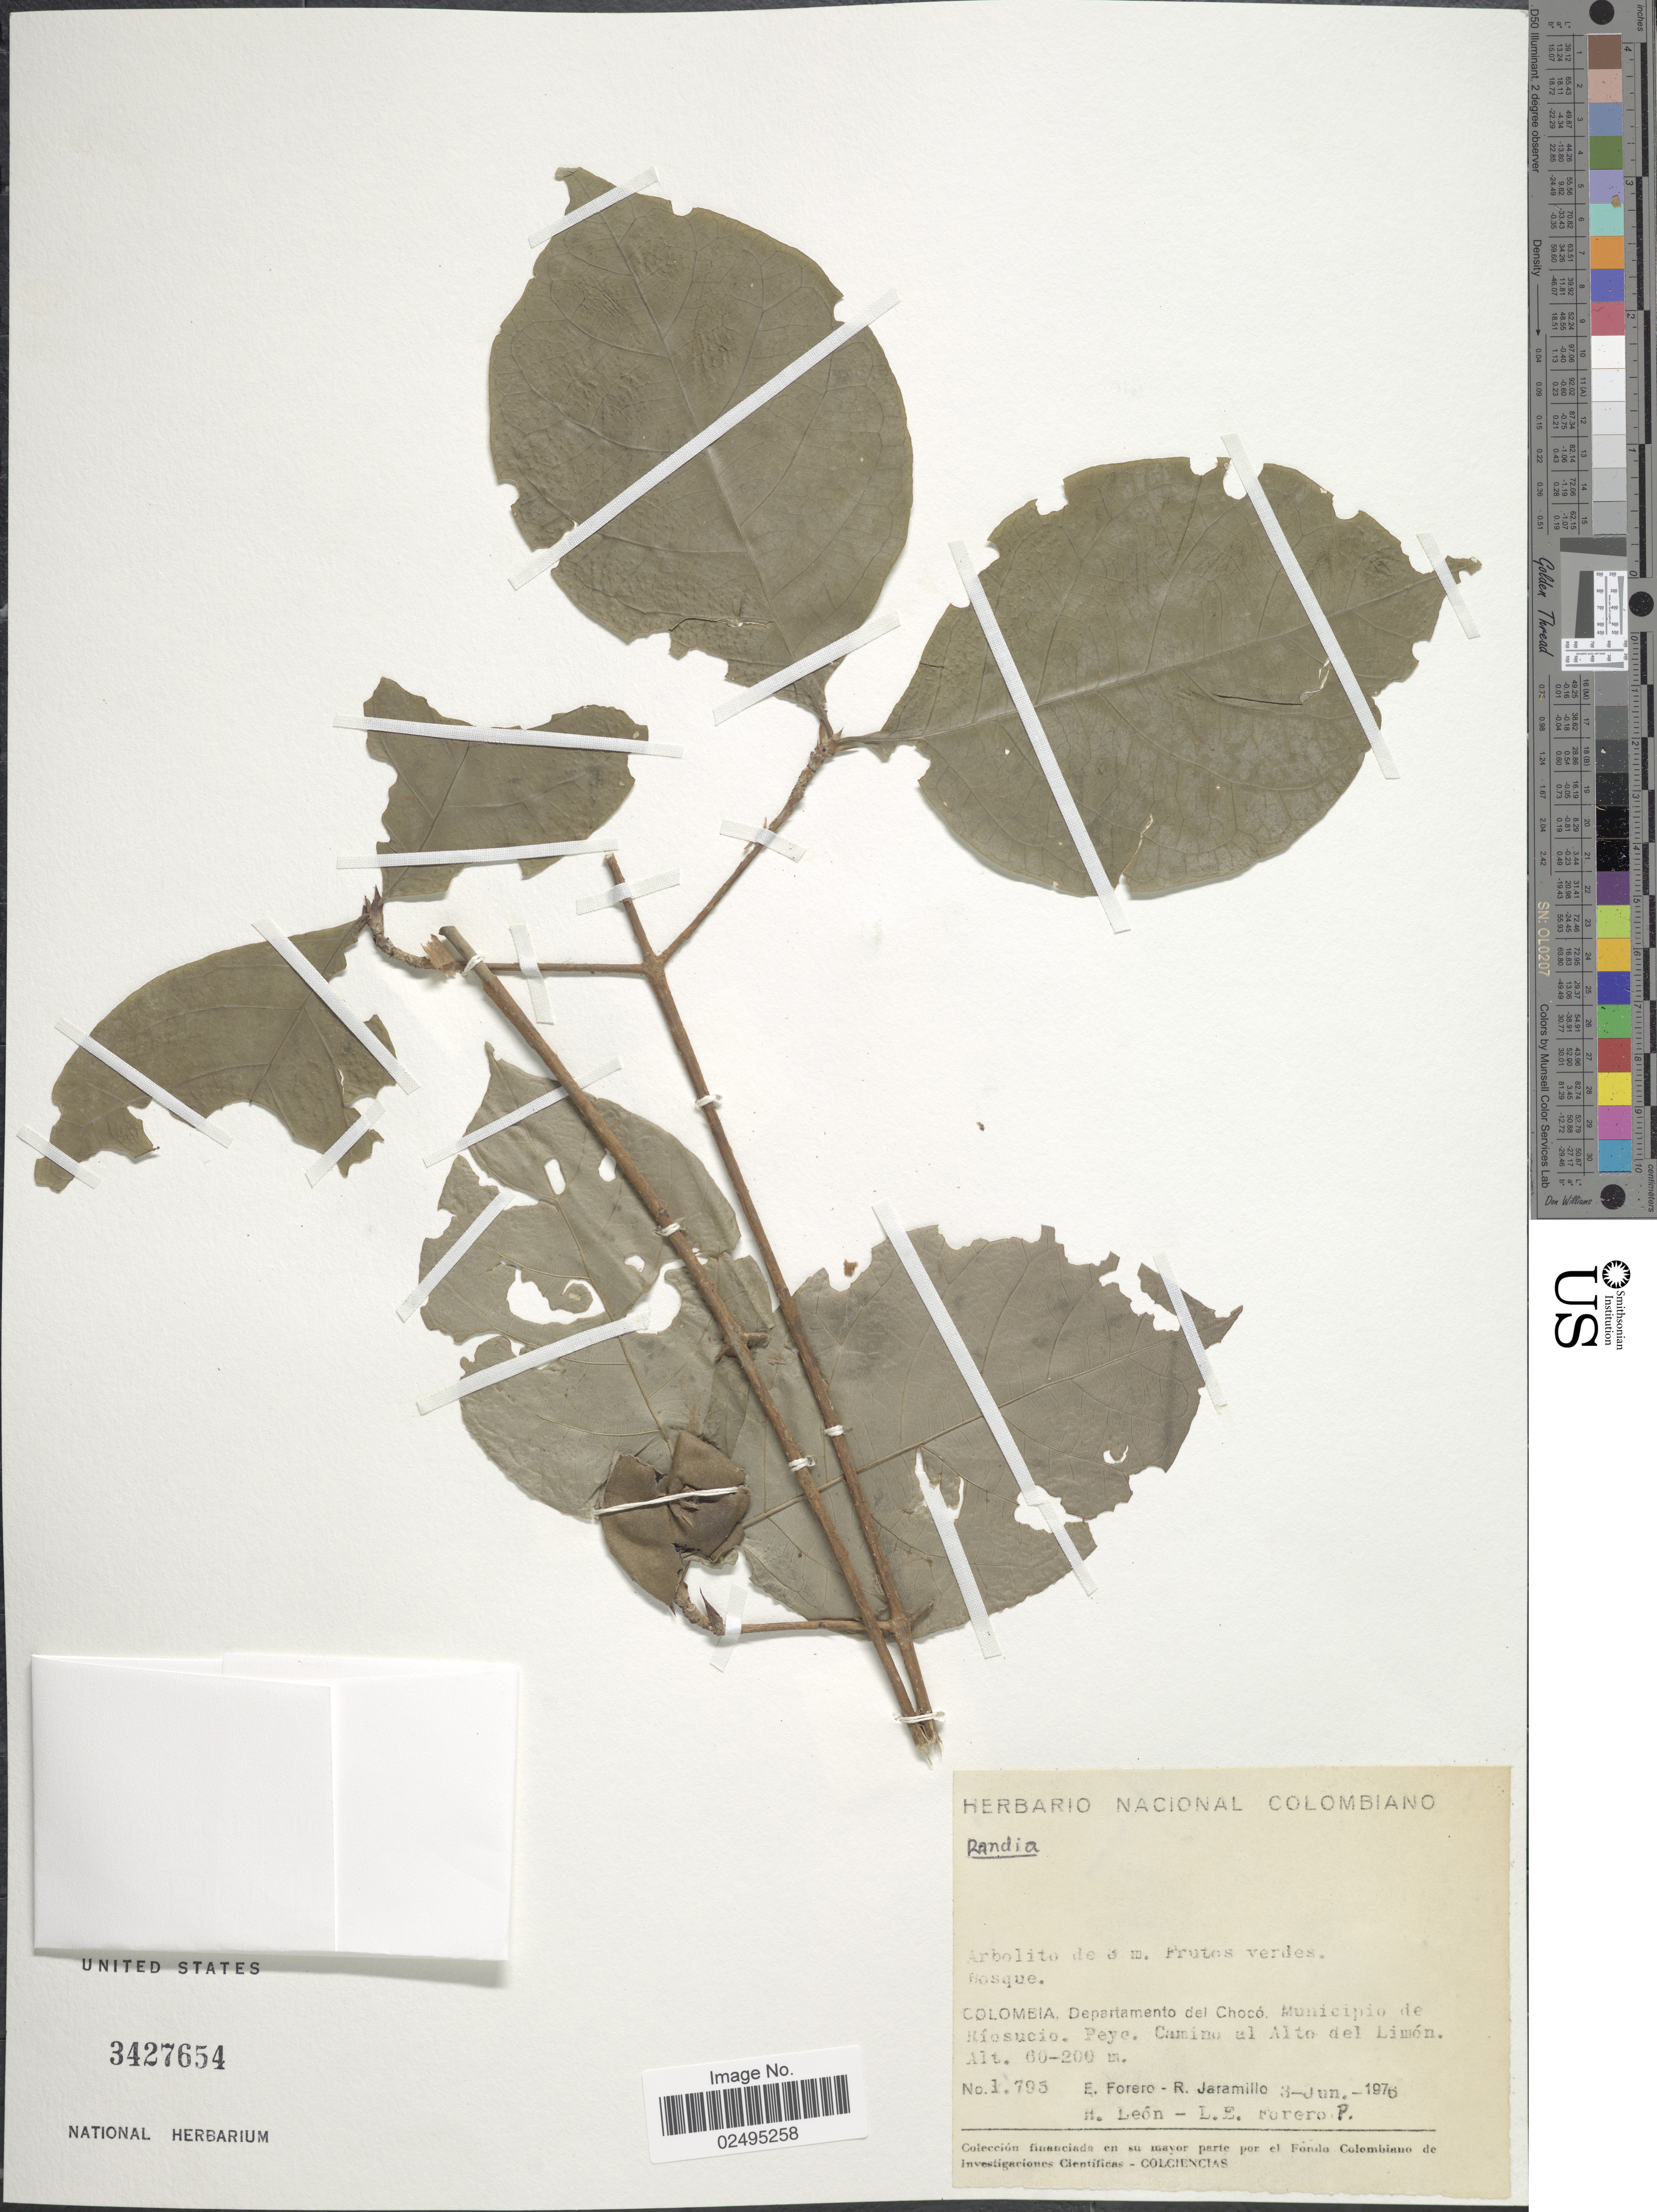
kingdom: Plantae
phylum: Tracheophyta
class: Magnoliopsida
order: Gentianales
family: Rubiaceae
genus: Randia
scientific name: Randia sp.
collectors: E. Forero, R. Jaramillo M., H. León & L. E. Forero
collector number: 1795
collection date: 1976-06-03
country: Colombia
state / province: Chocó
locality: Departamento del Choco, Municipio de Riosucio, Peye, Camina al Alto del Limon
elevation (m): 60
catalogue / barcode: US 3427654